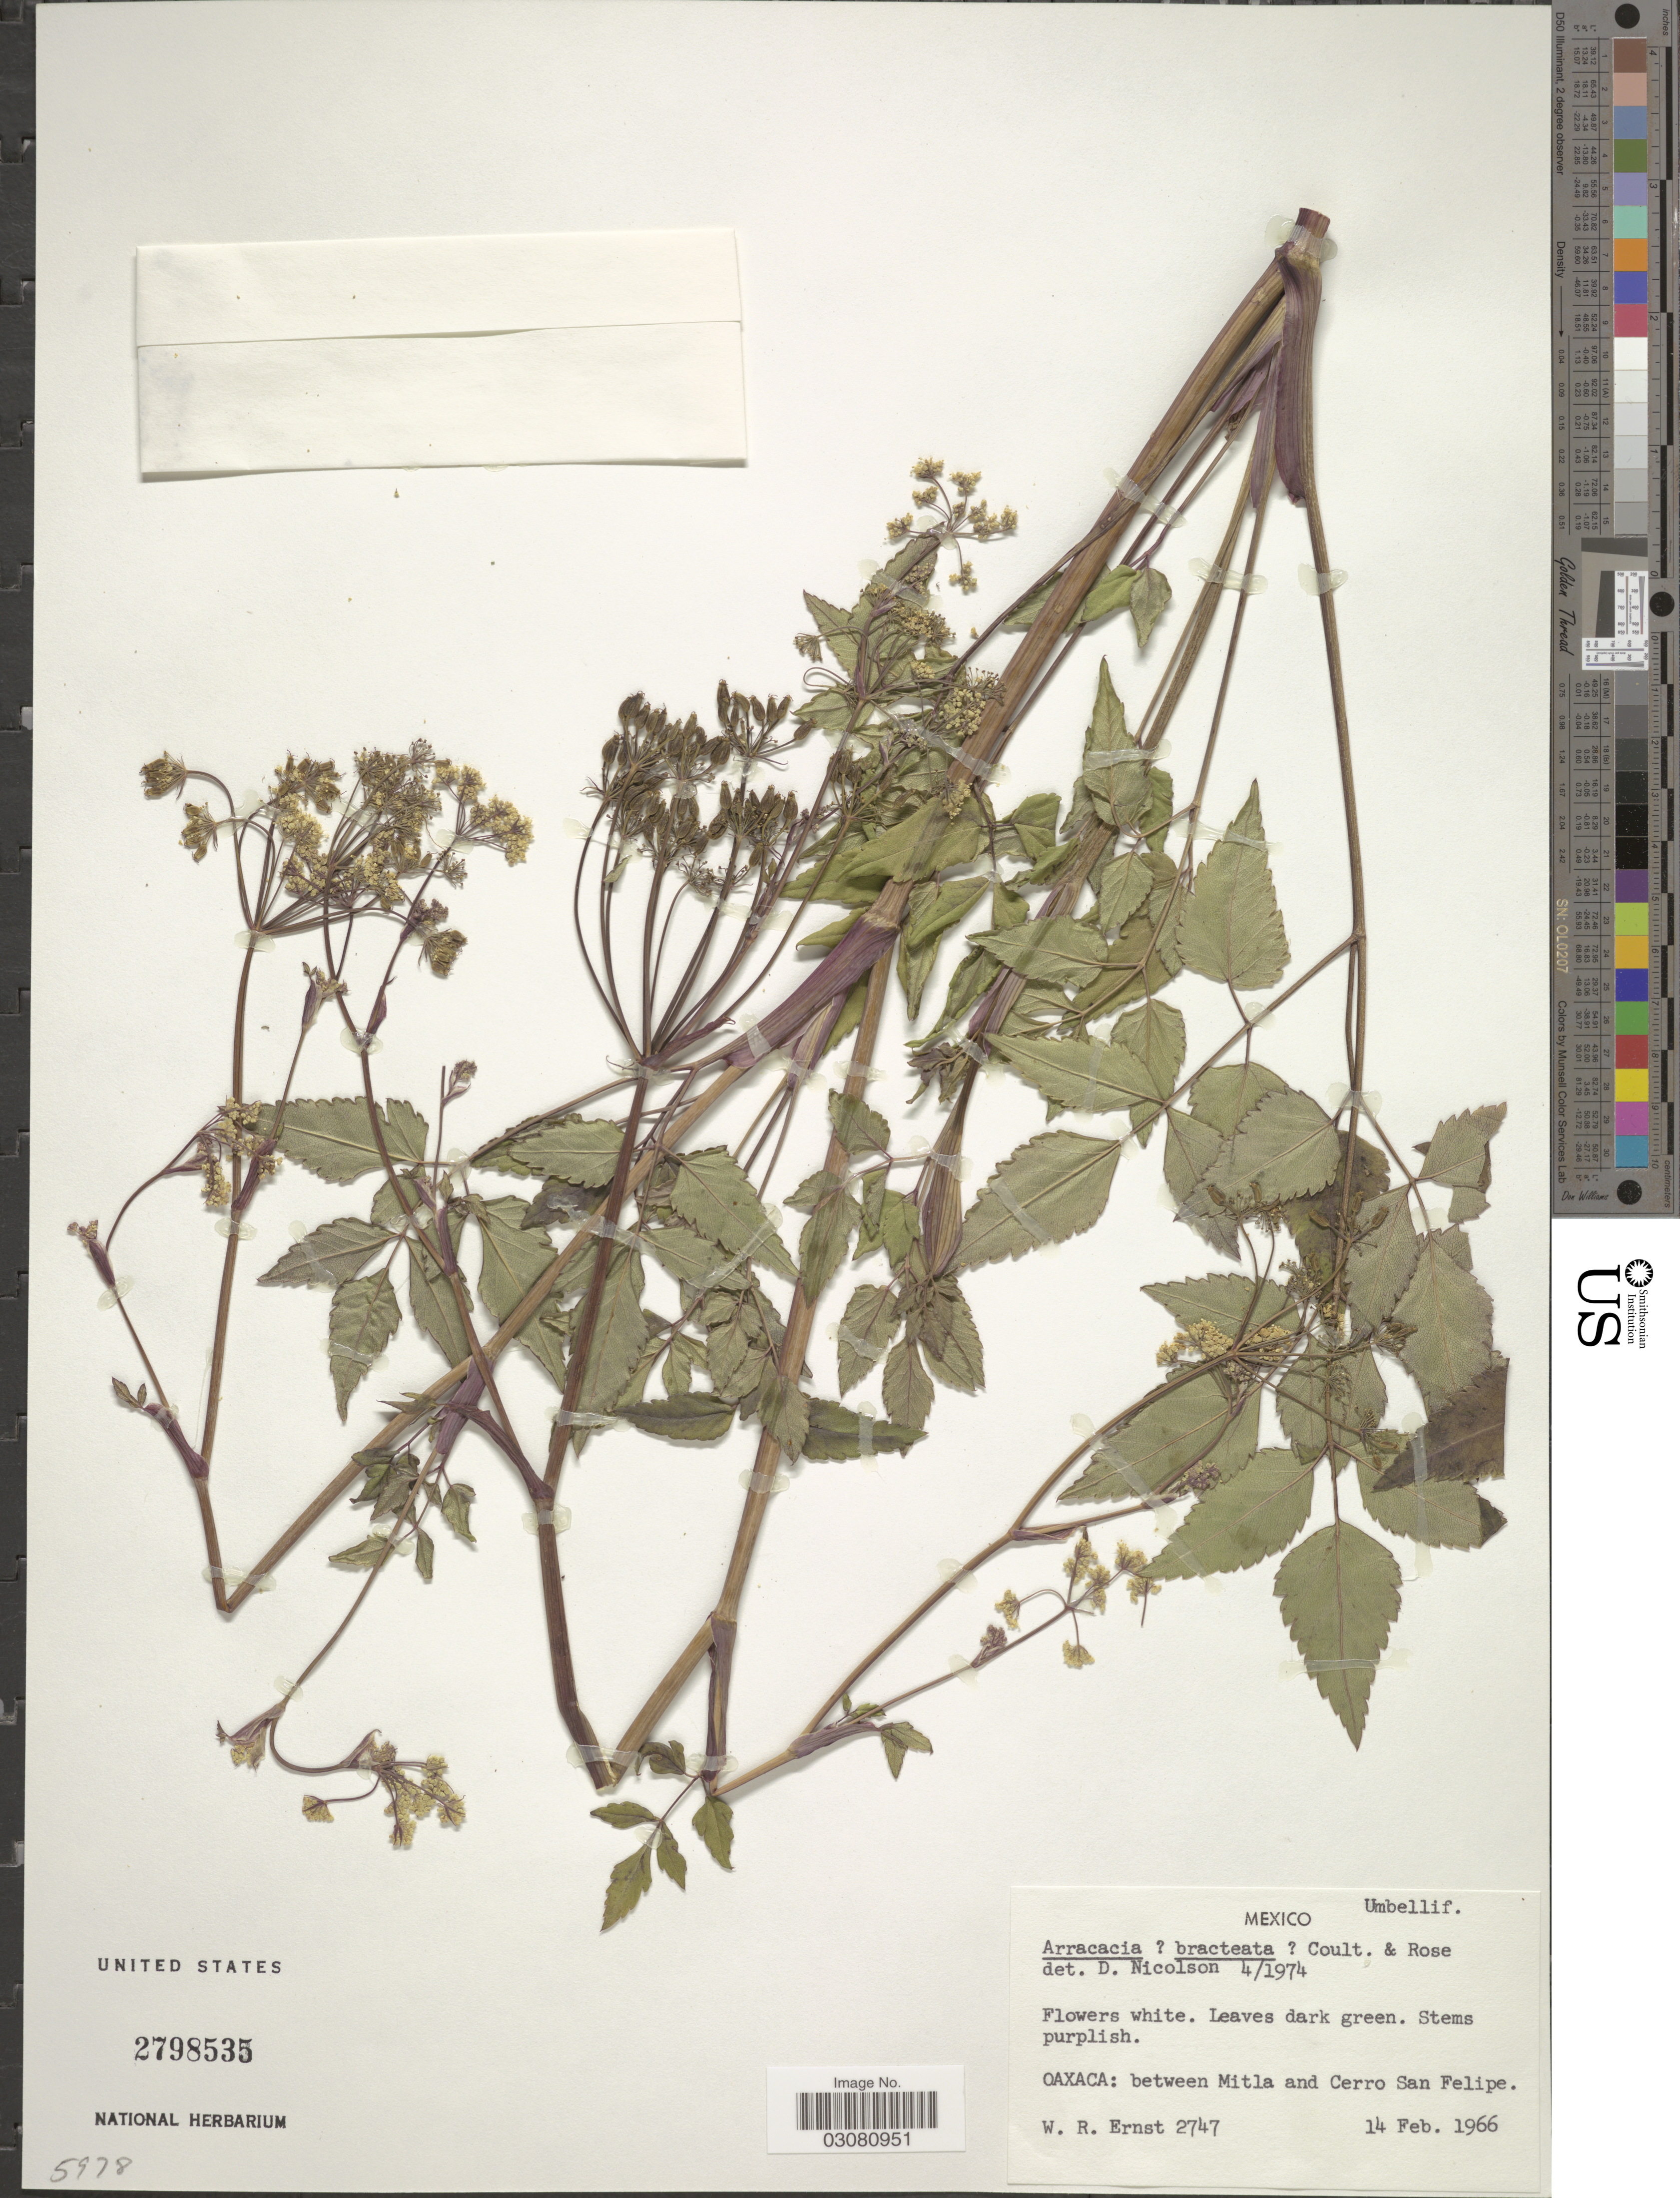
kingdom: Plantae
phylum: Tracheophyta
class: Magnoliopsida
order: Apiales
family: Apiaceae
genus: Arracacia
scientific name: Arracacia bracteata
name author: J.M. Coult. & Rose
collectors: W. R. Ernst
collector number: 2747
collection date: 1966-02-14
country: Mexico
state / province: Oaxaca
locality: Between Mitla and Cerro San Felipe.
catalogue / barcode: US 2798535